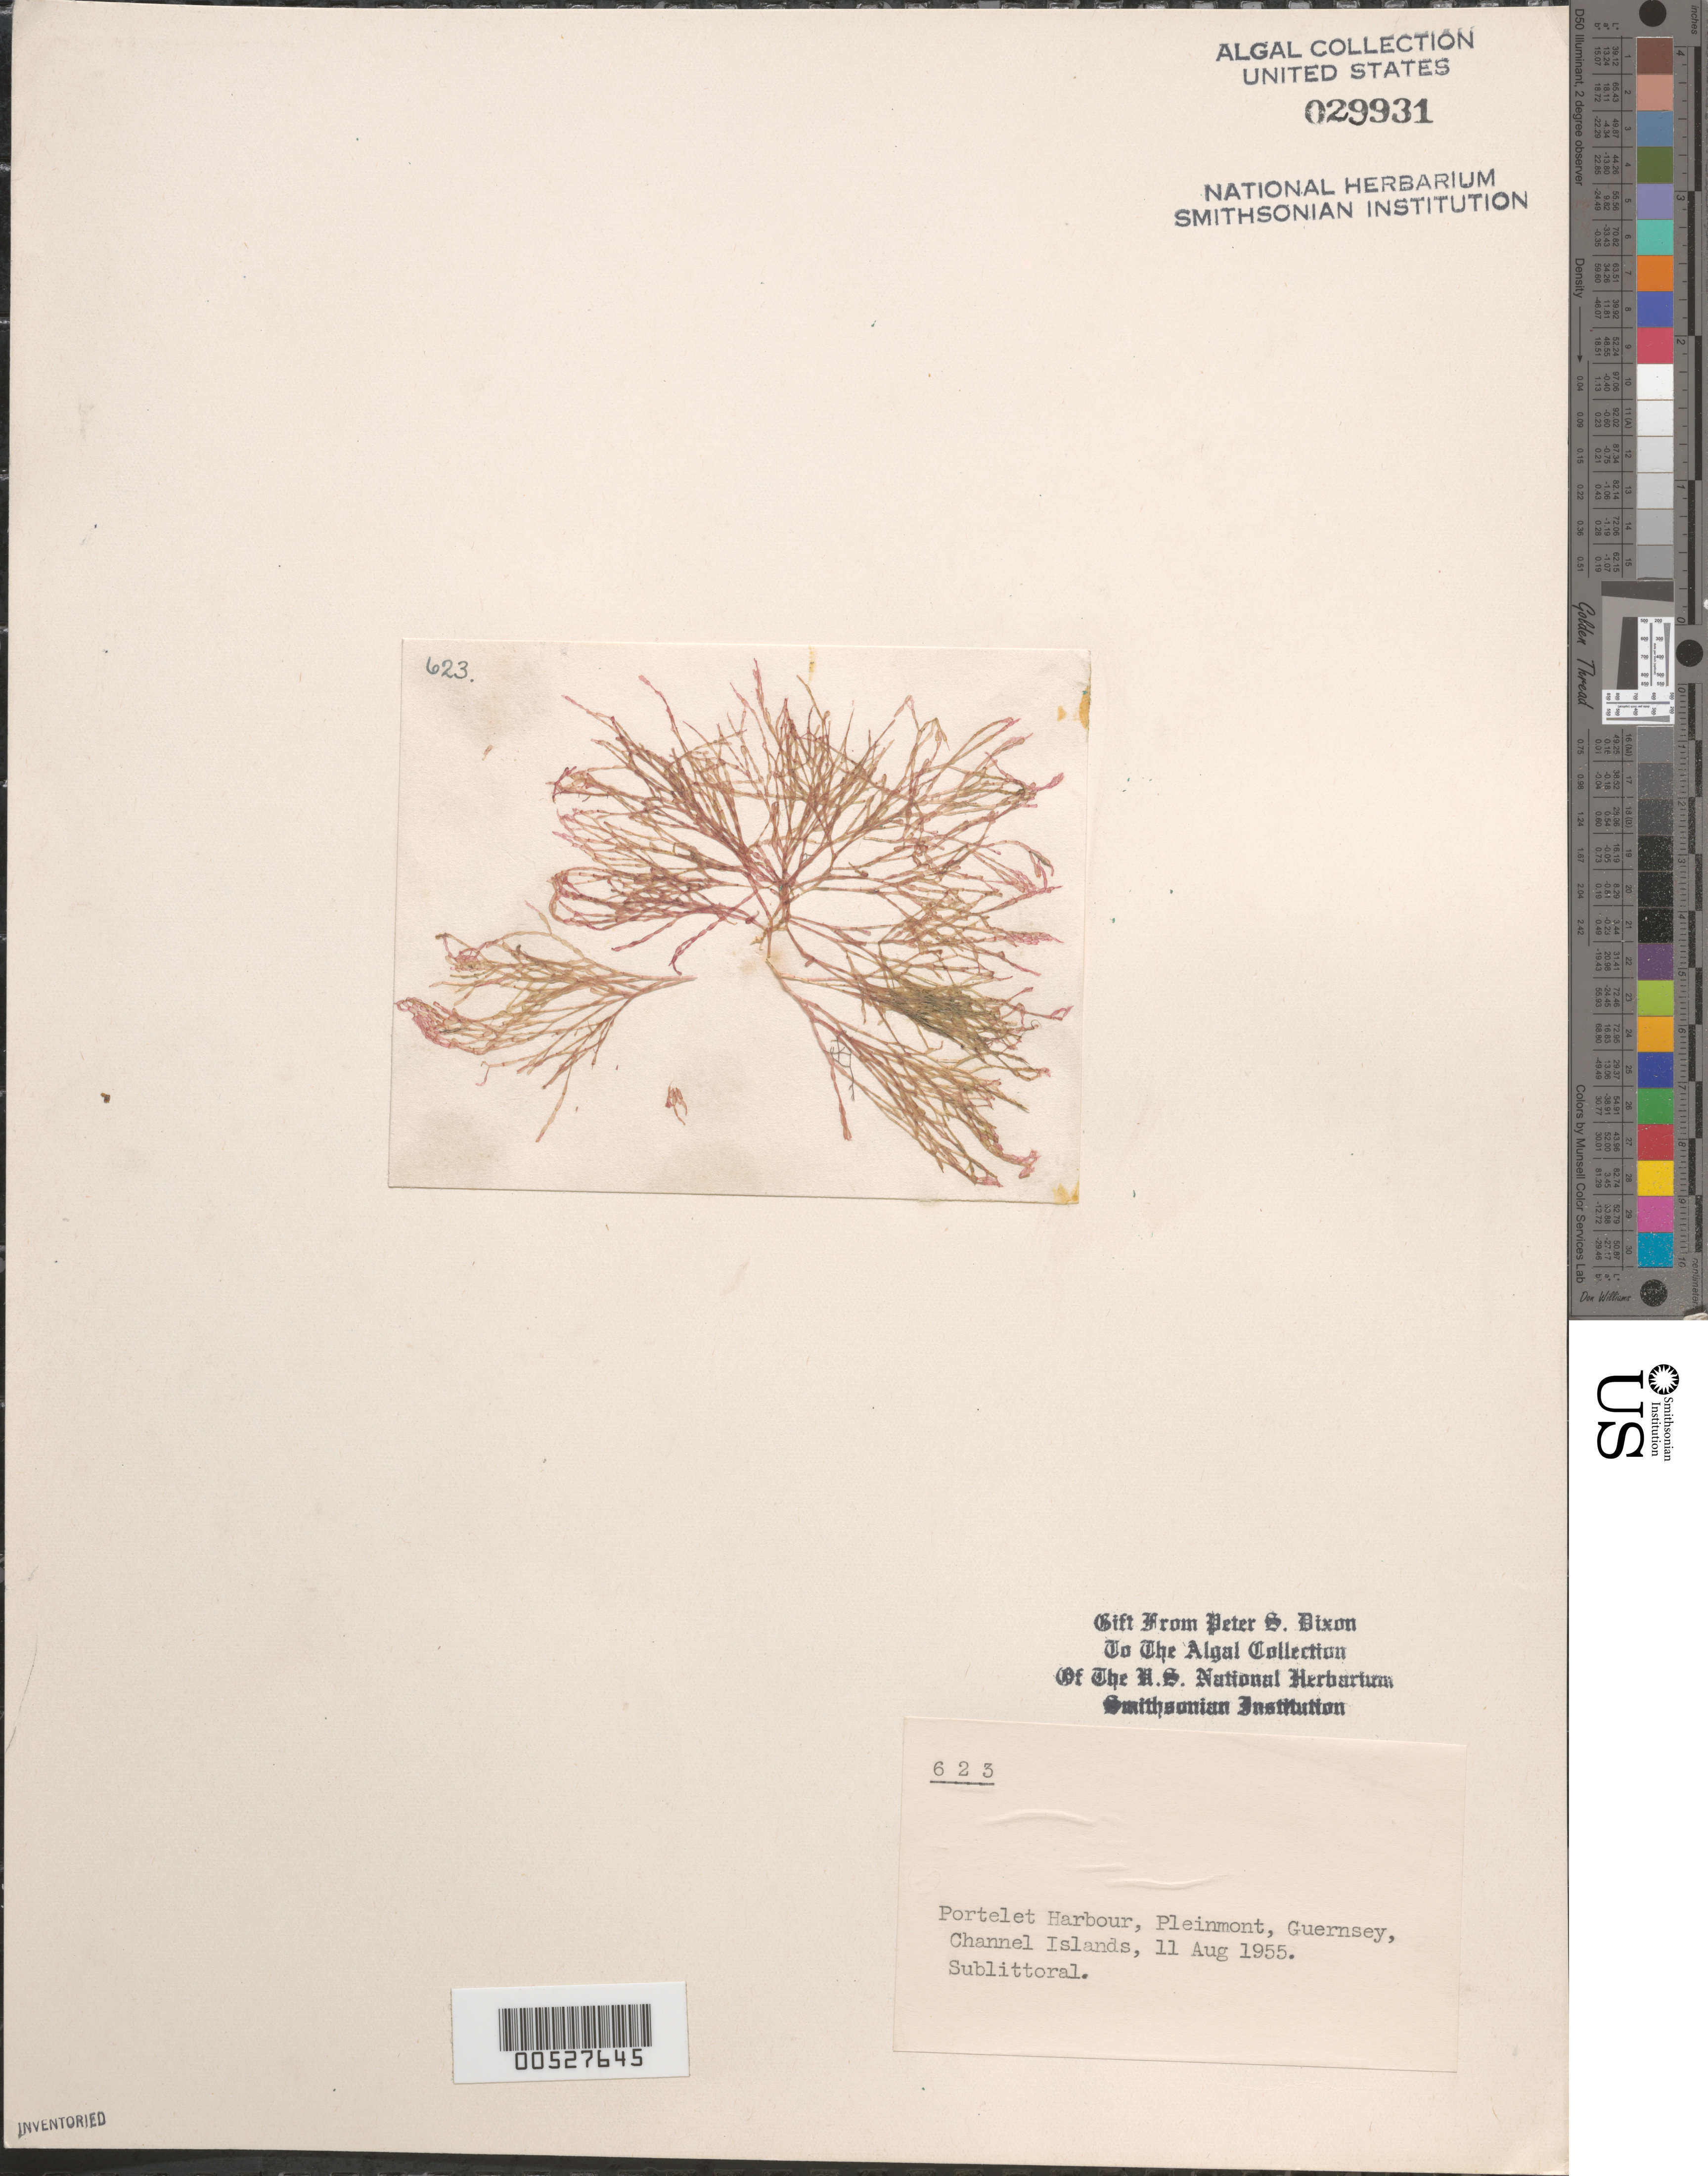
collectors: P. S. Dixon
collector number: PSD 623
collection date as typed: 11 Aug 1955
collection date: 1955-08-11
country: United Kingdom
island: Guernsey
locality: Portelet Harbor, Pleinmont. Bailiwick of Guernsey. Channel Islands.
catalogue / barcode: US 29931